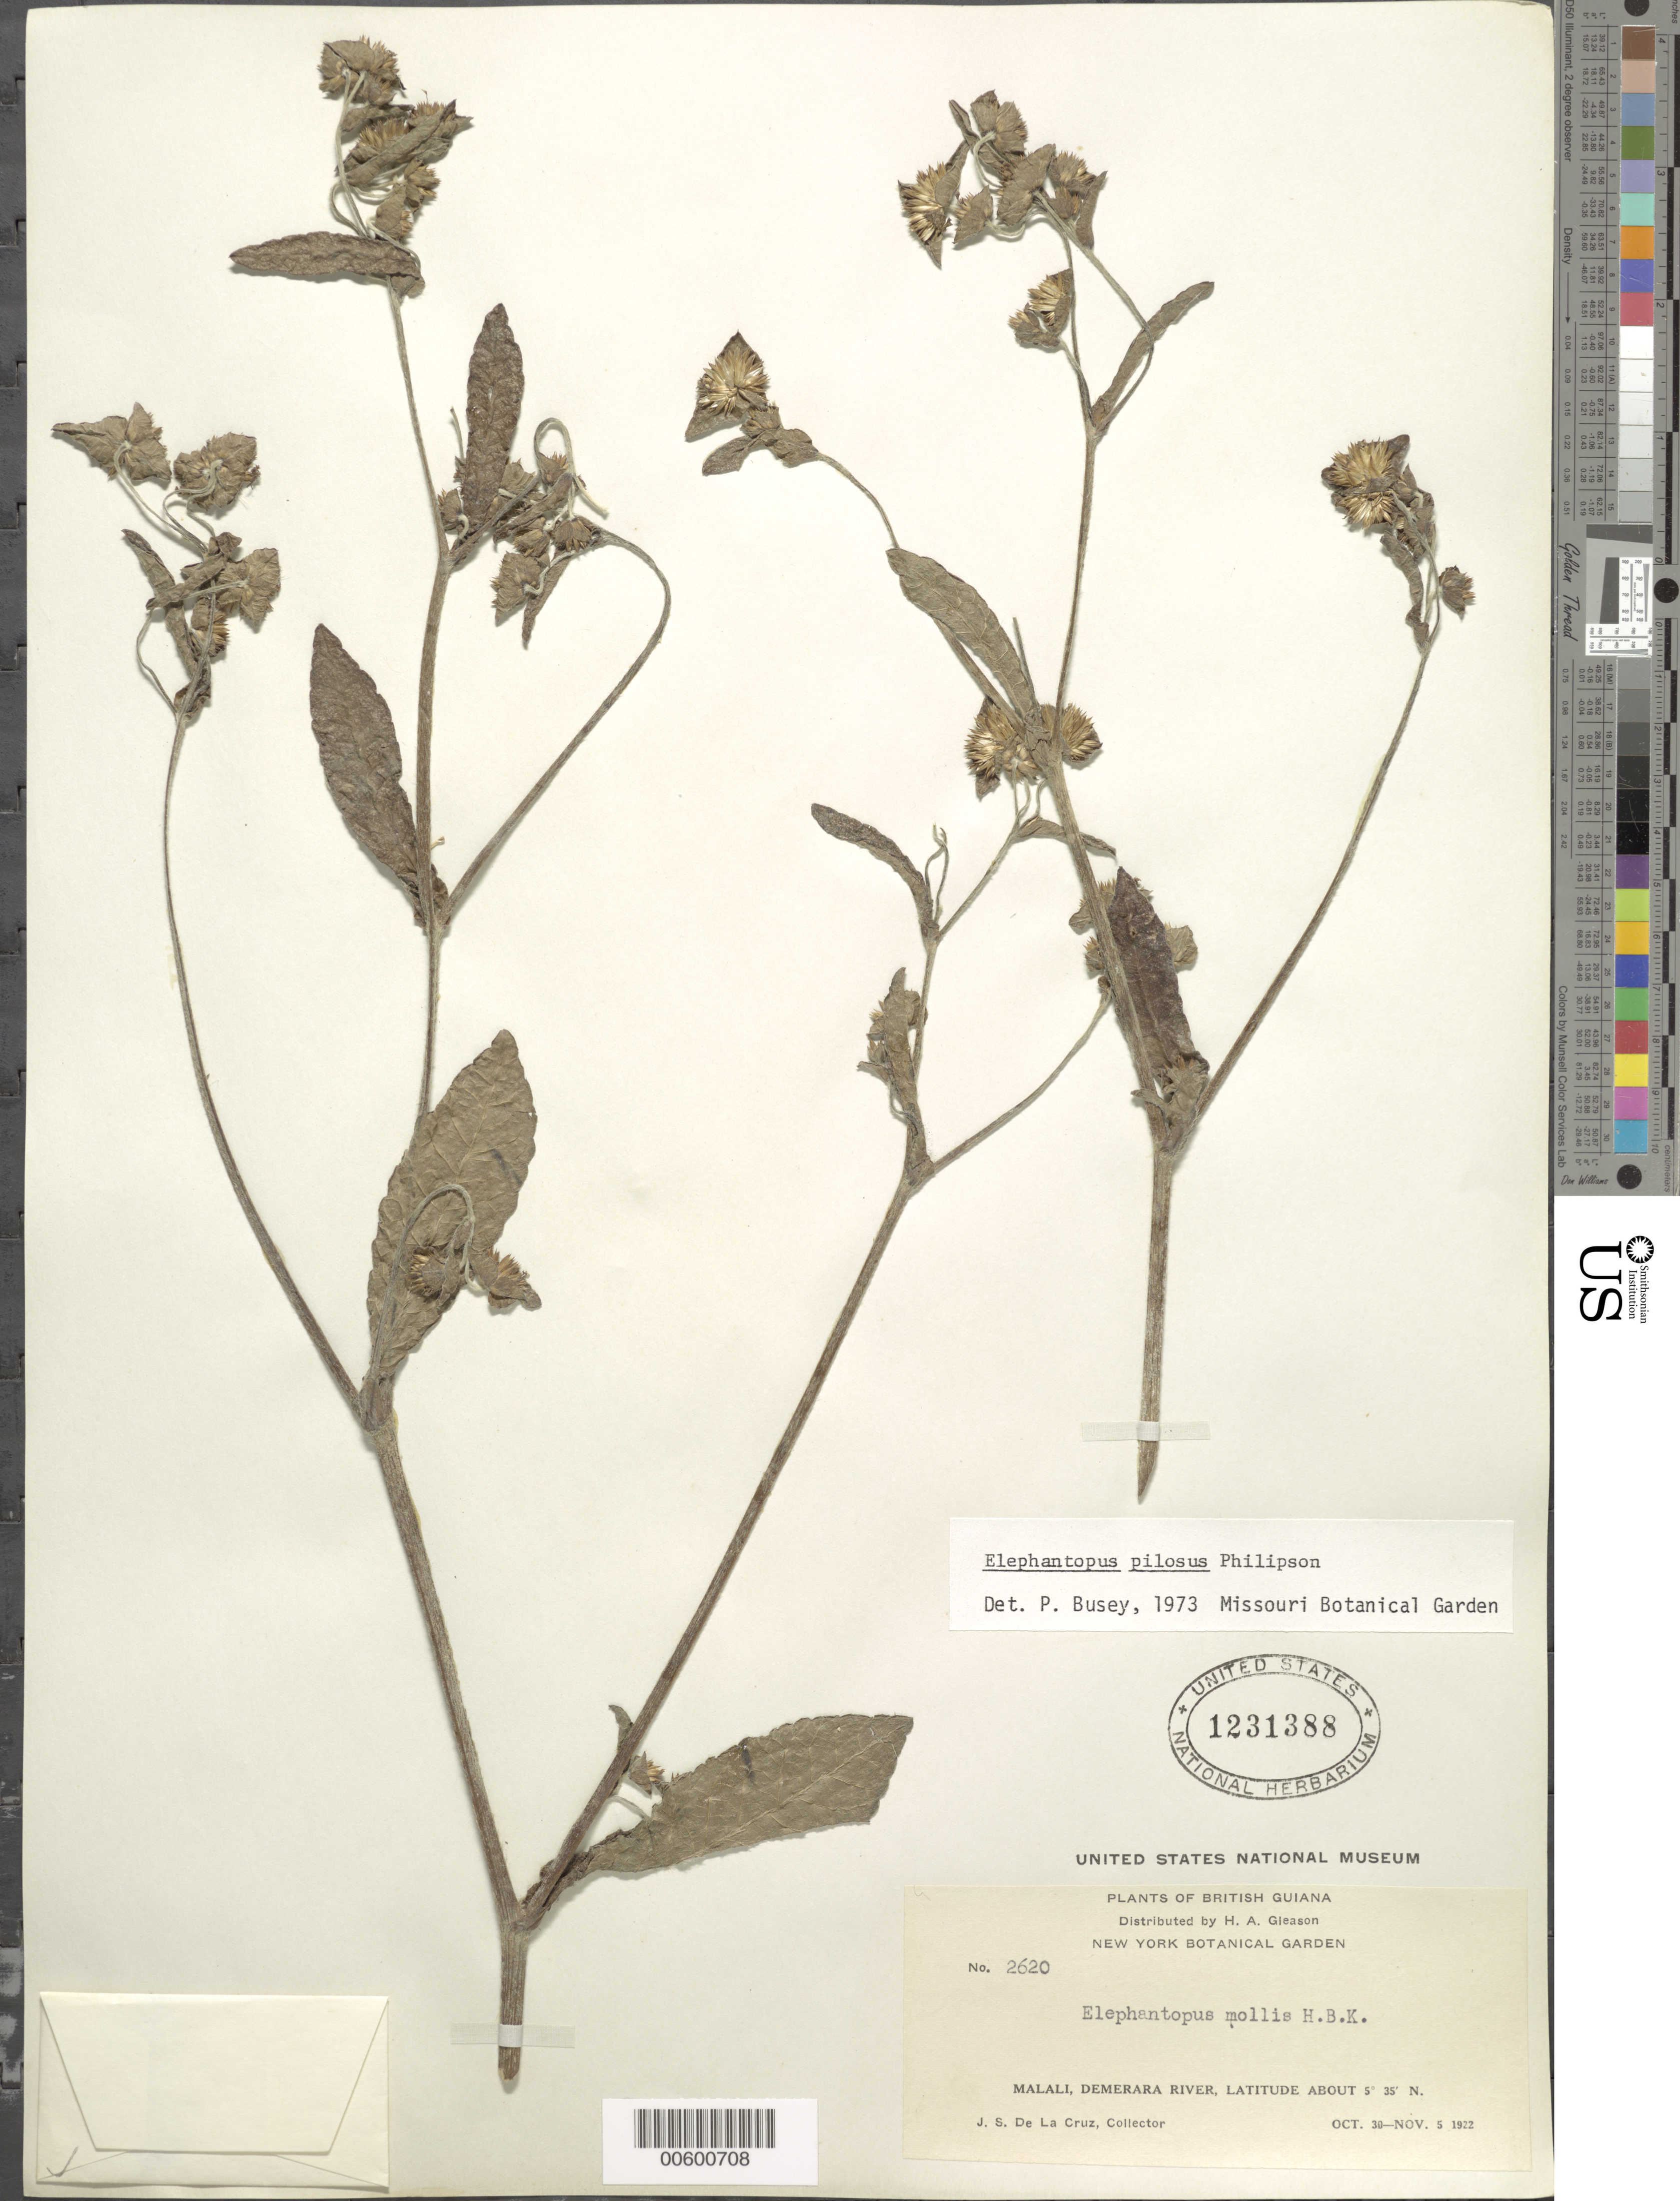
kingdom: Plantae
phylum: Tracheophyta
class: Magnoliopsida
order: Asterales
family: Asteraceae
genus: Elephantopus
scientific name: Elephantopus mollis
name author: Kunth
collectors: J. S. de la Cruz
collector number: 2620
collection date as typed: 30-Oct-22 to 5-Nov-22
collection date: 1922-10-30/1922-11-05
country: Guyana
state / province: U. Demerara-Berbice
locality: Malali, Demerara R.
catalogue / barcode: US 1231388